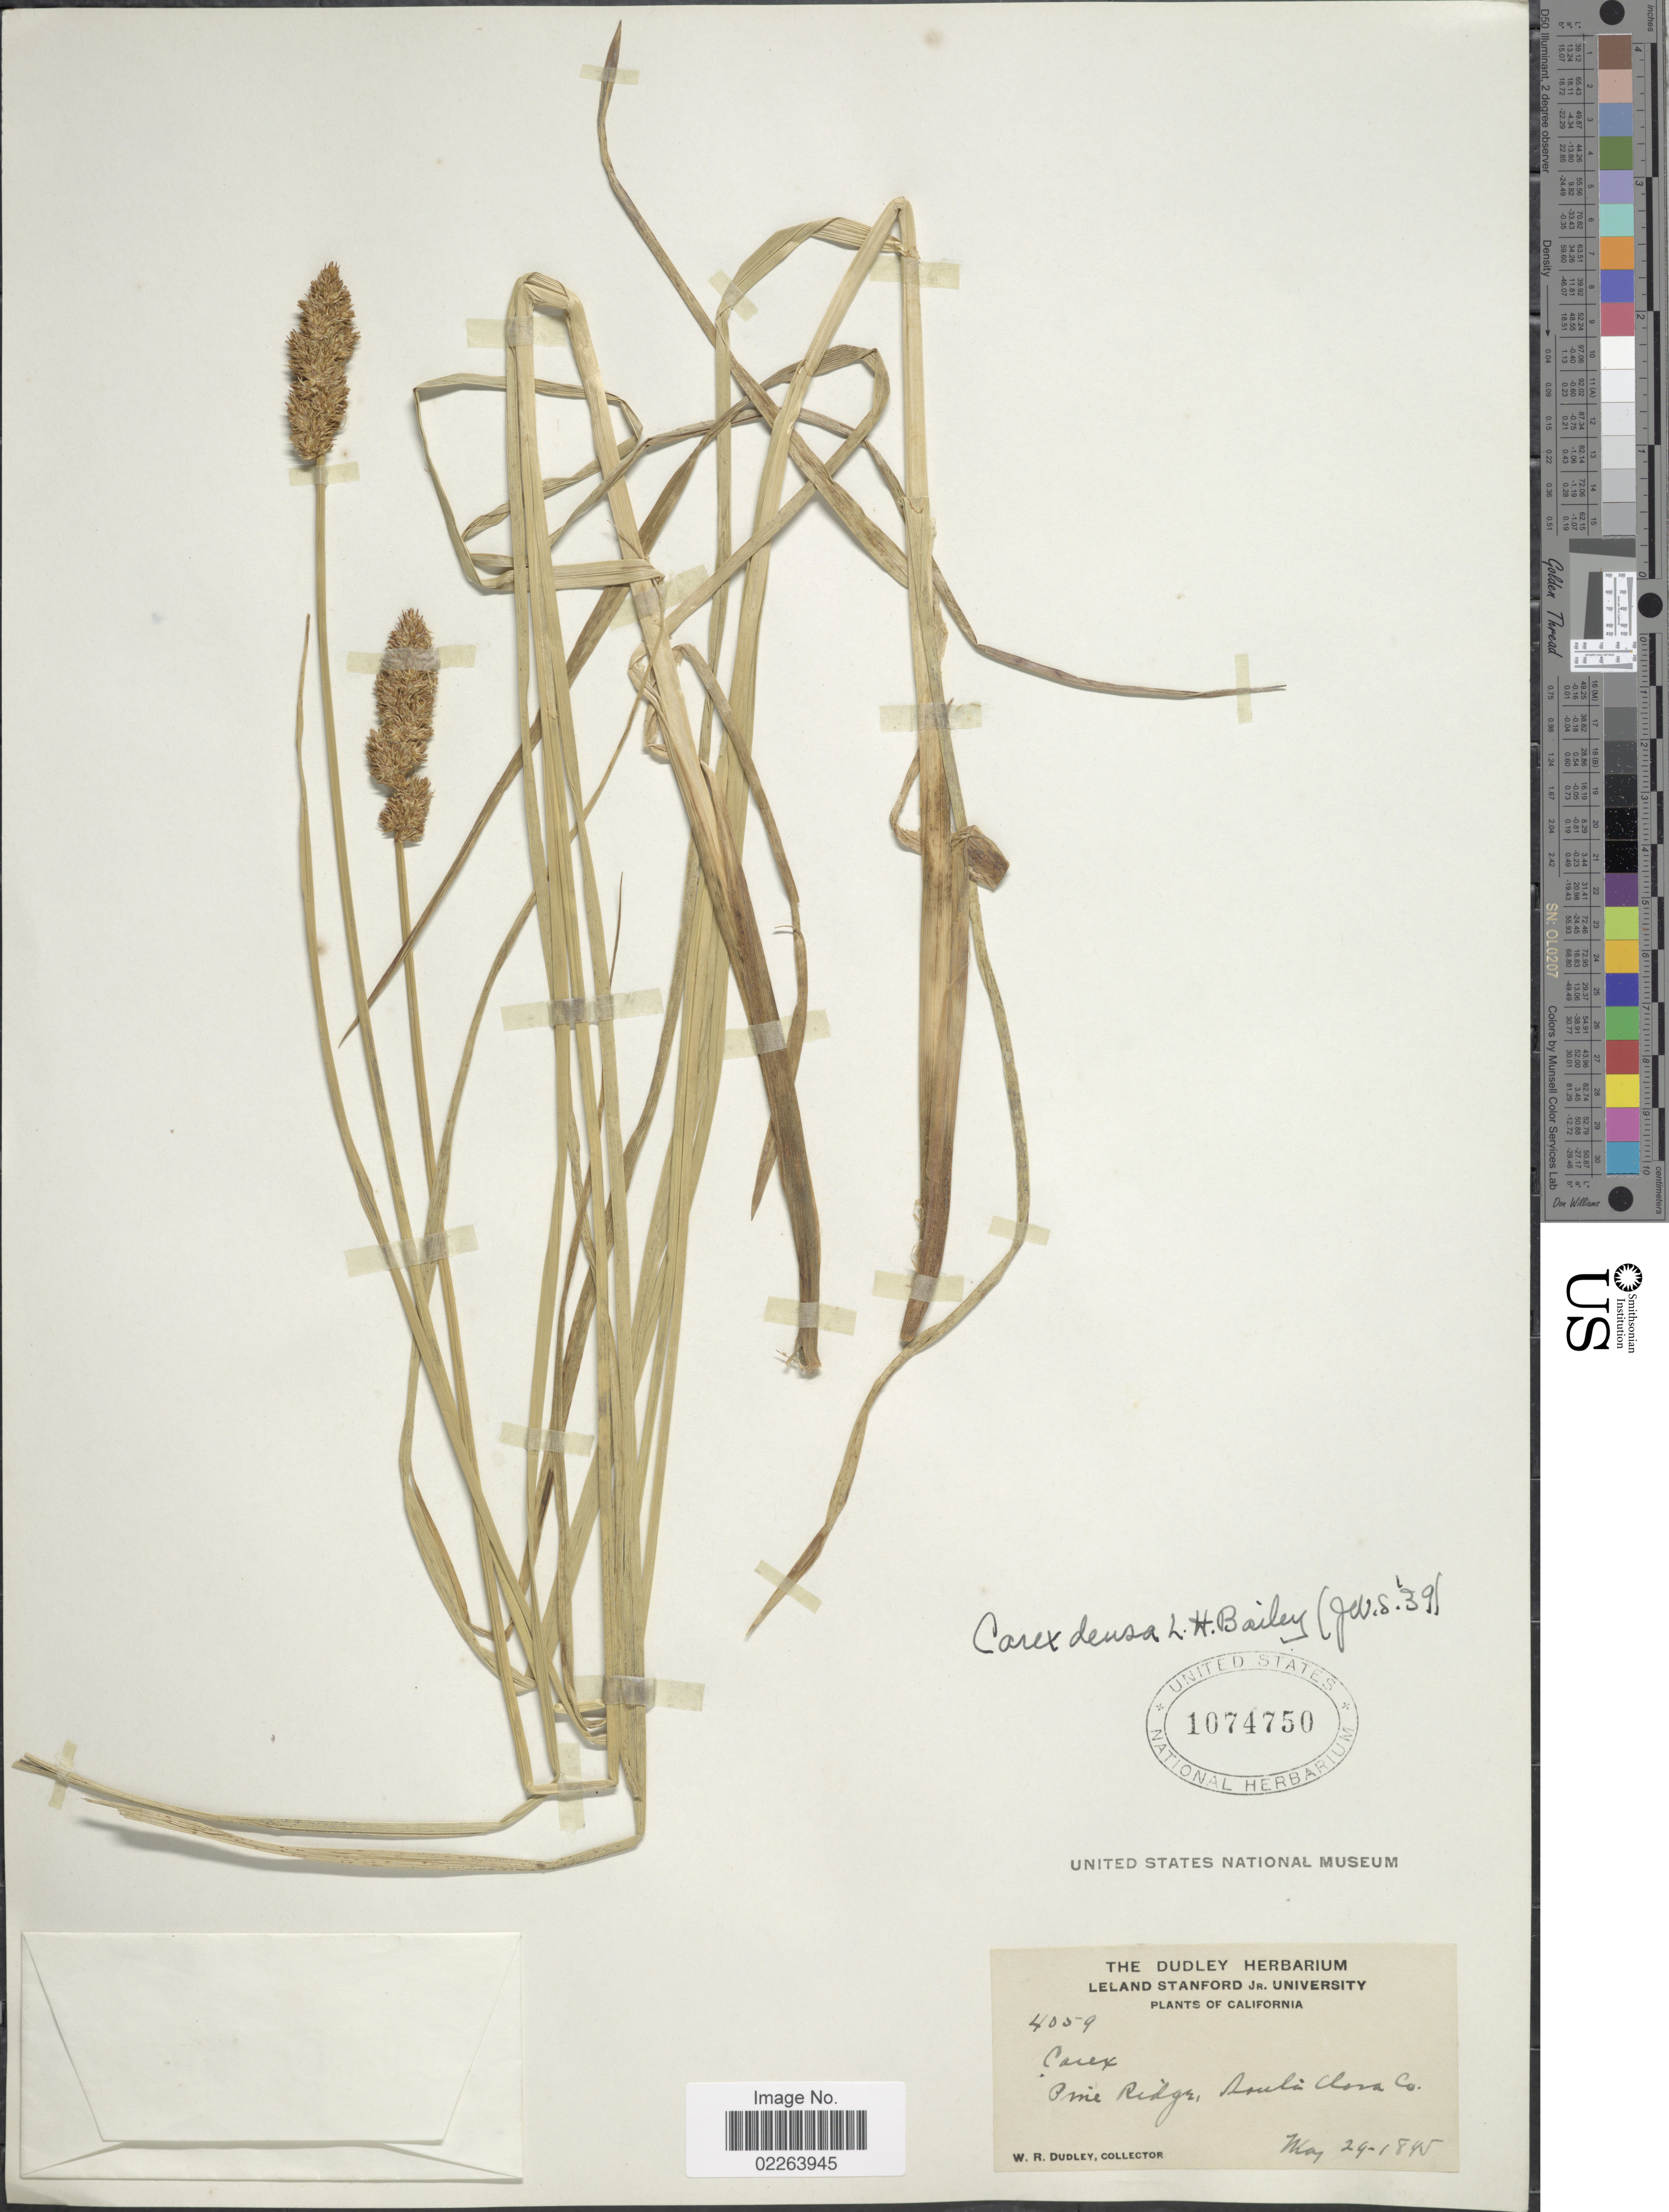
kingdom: Plantae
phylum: Tracheophyta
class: Liliopsida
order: Poales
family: Cyperaceae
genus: Carex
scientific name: Carex densa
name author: (L.H. Bailey) L.H. Bailey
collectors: W. Dudley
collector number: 4059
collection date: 1895-05-29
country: United States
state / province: California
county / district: Santa Clara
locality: Pine Ridge, Santa Clara Co.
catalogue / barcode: US 1074750